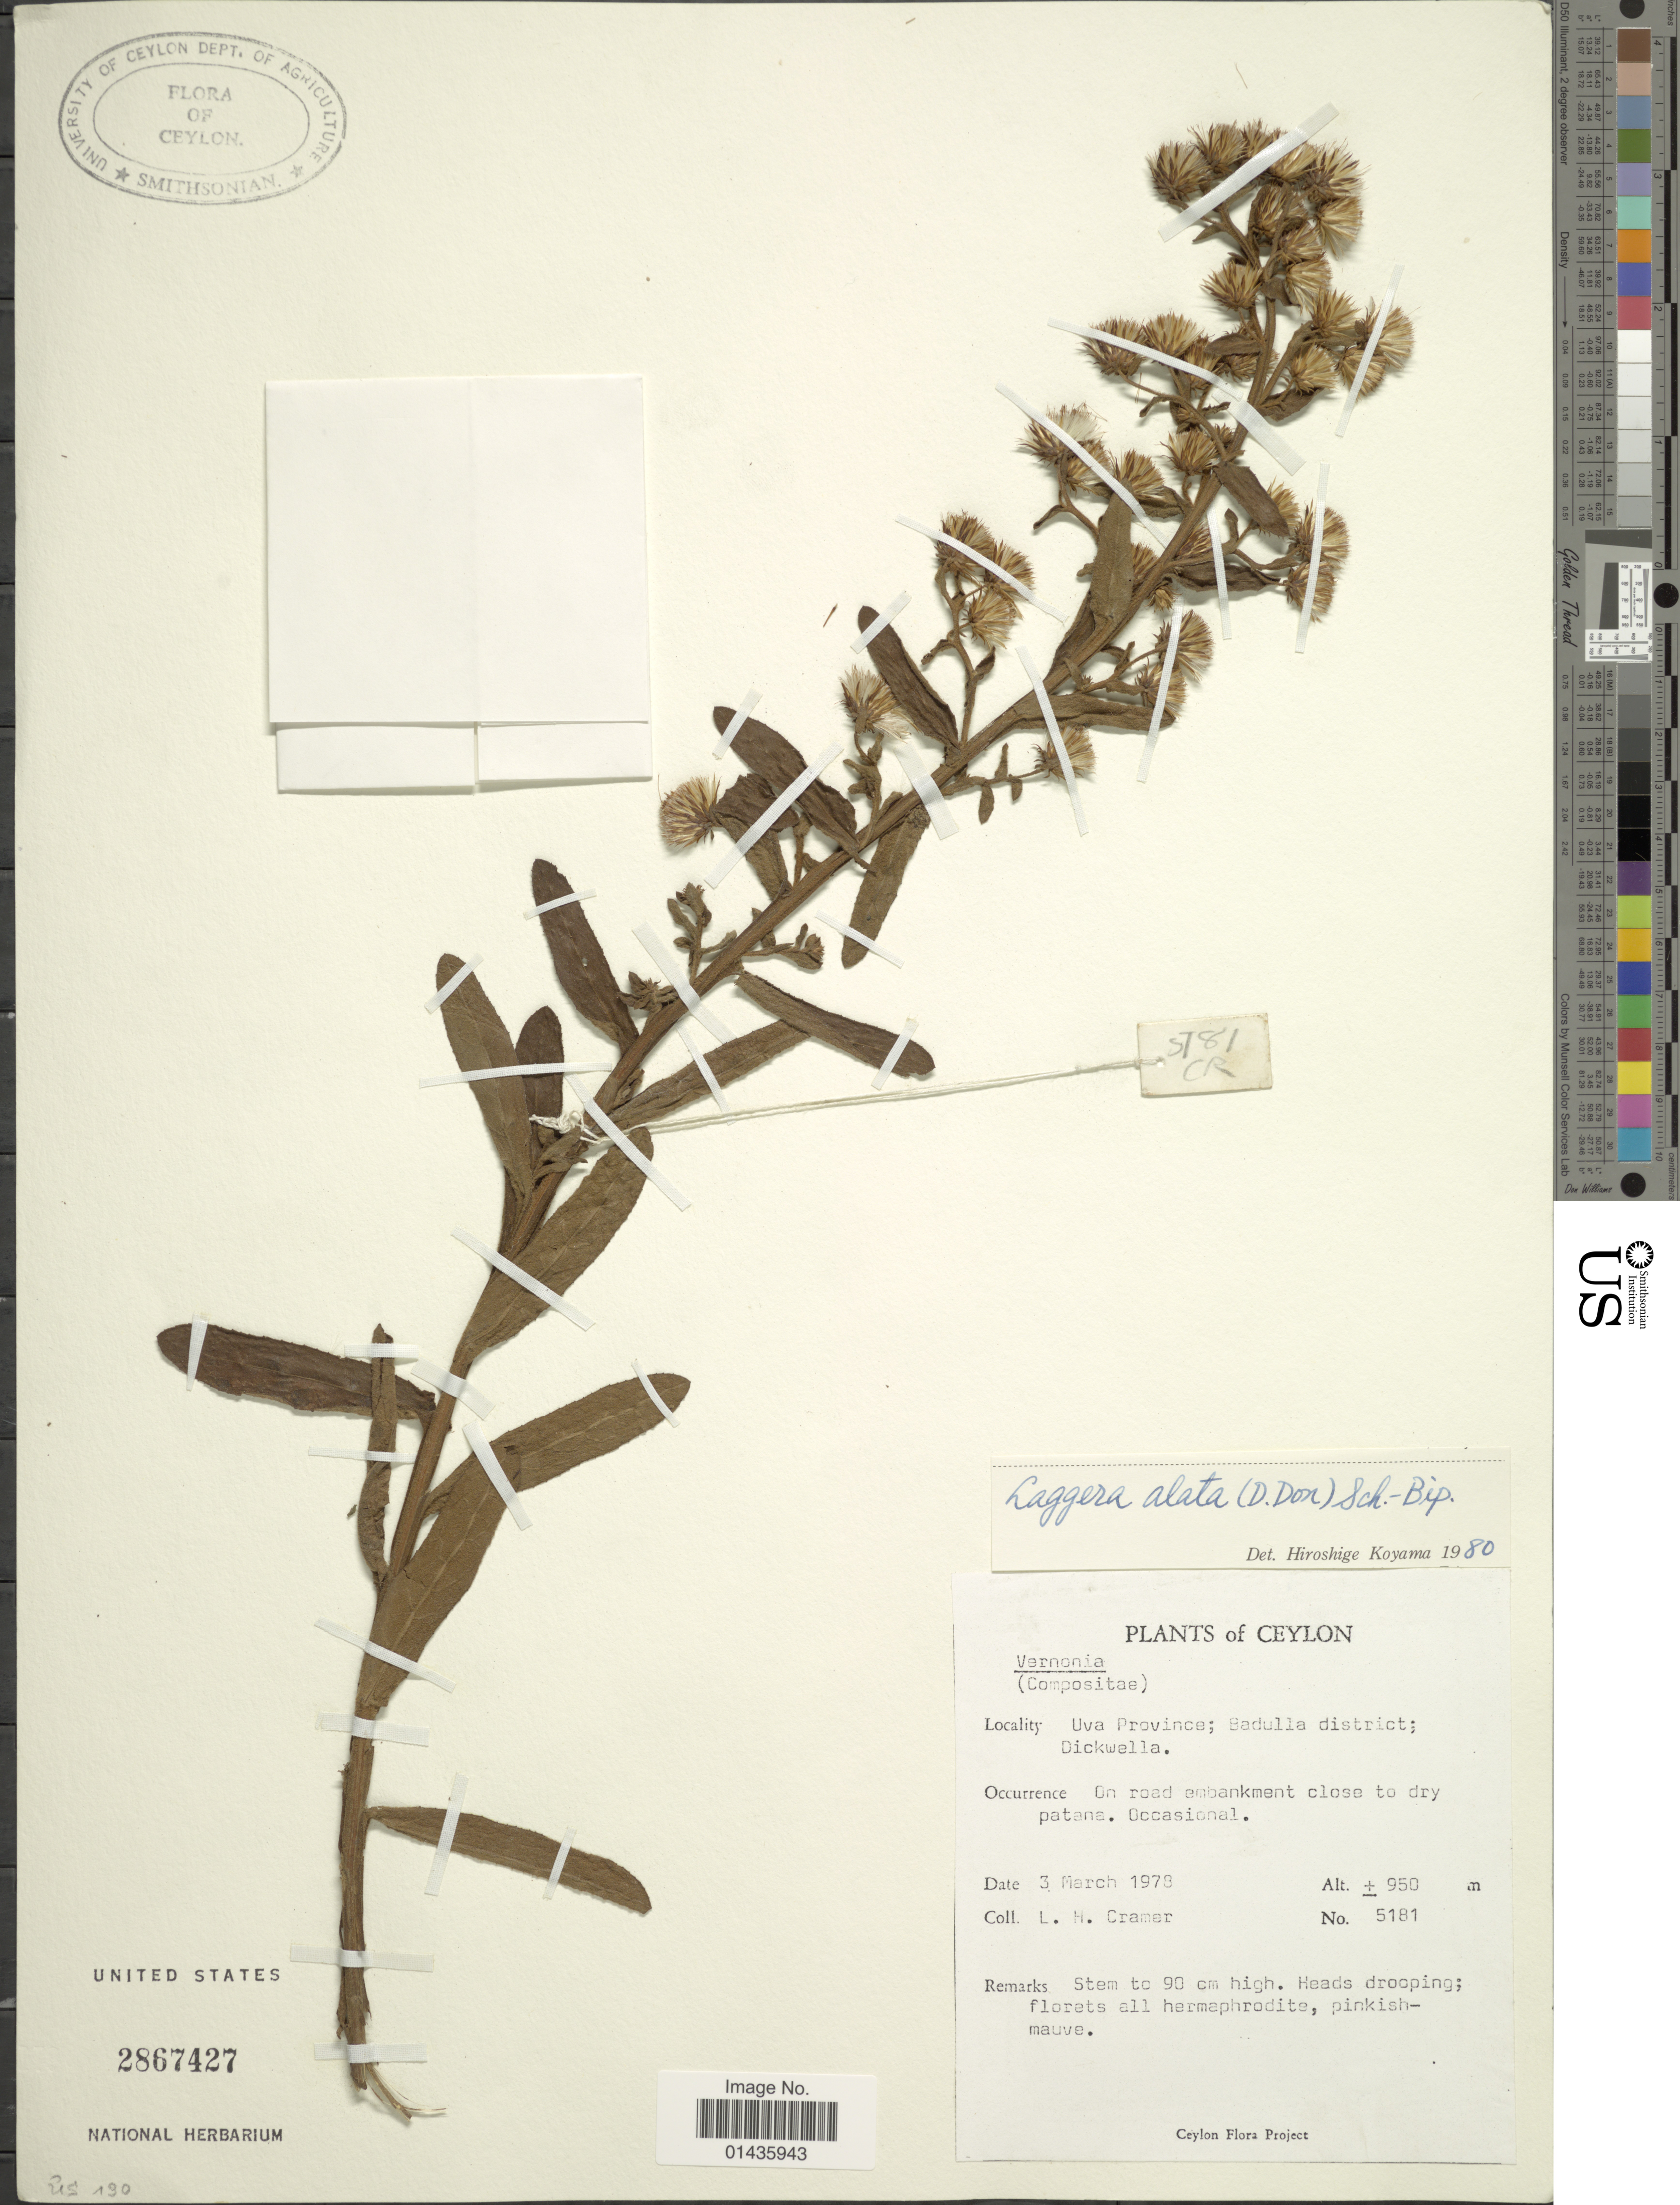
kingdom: Plantae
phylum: Tracheophyta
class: Magnoliopsida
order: Asterales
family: Asteraceae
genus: Laggera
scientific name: Laggera alata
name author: Sch. Bip.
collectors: L. H. Cramer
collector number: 5181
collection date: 1978-03-03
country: Sri Lanka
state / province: Uva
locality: Badulla district, Dickwella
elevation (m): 950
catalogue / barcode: US 2867427